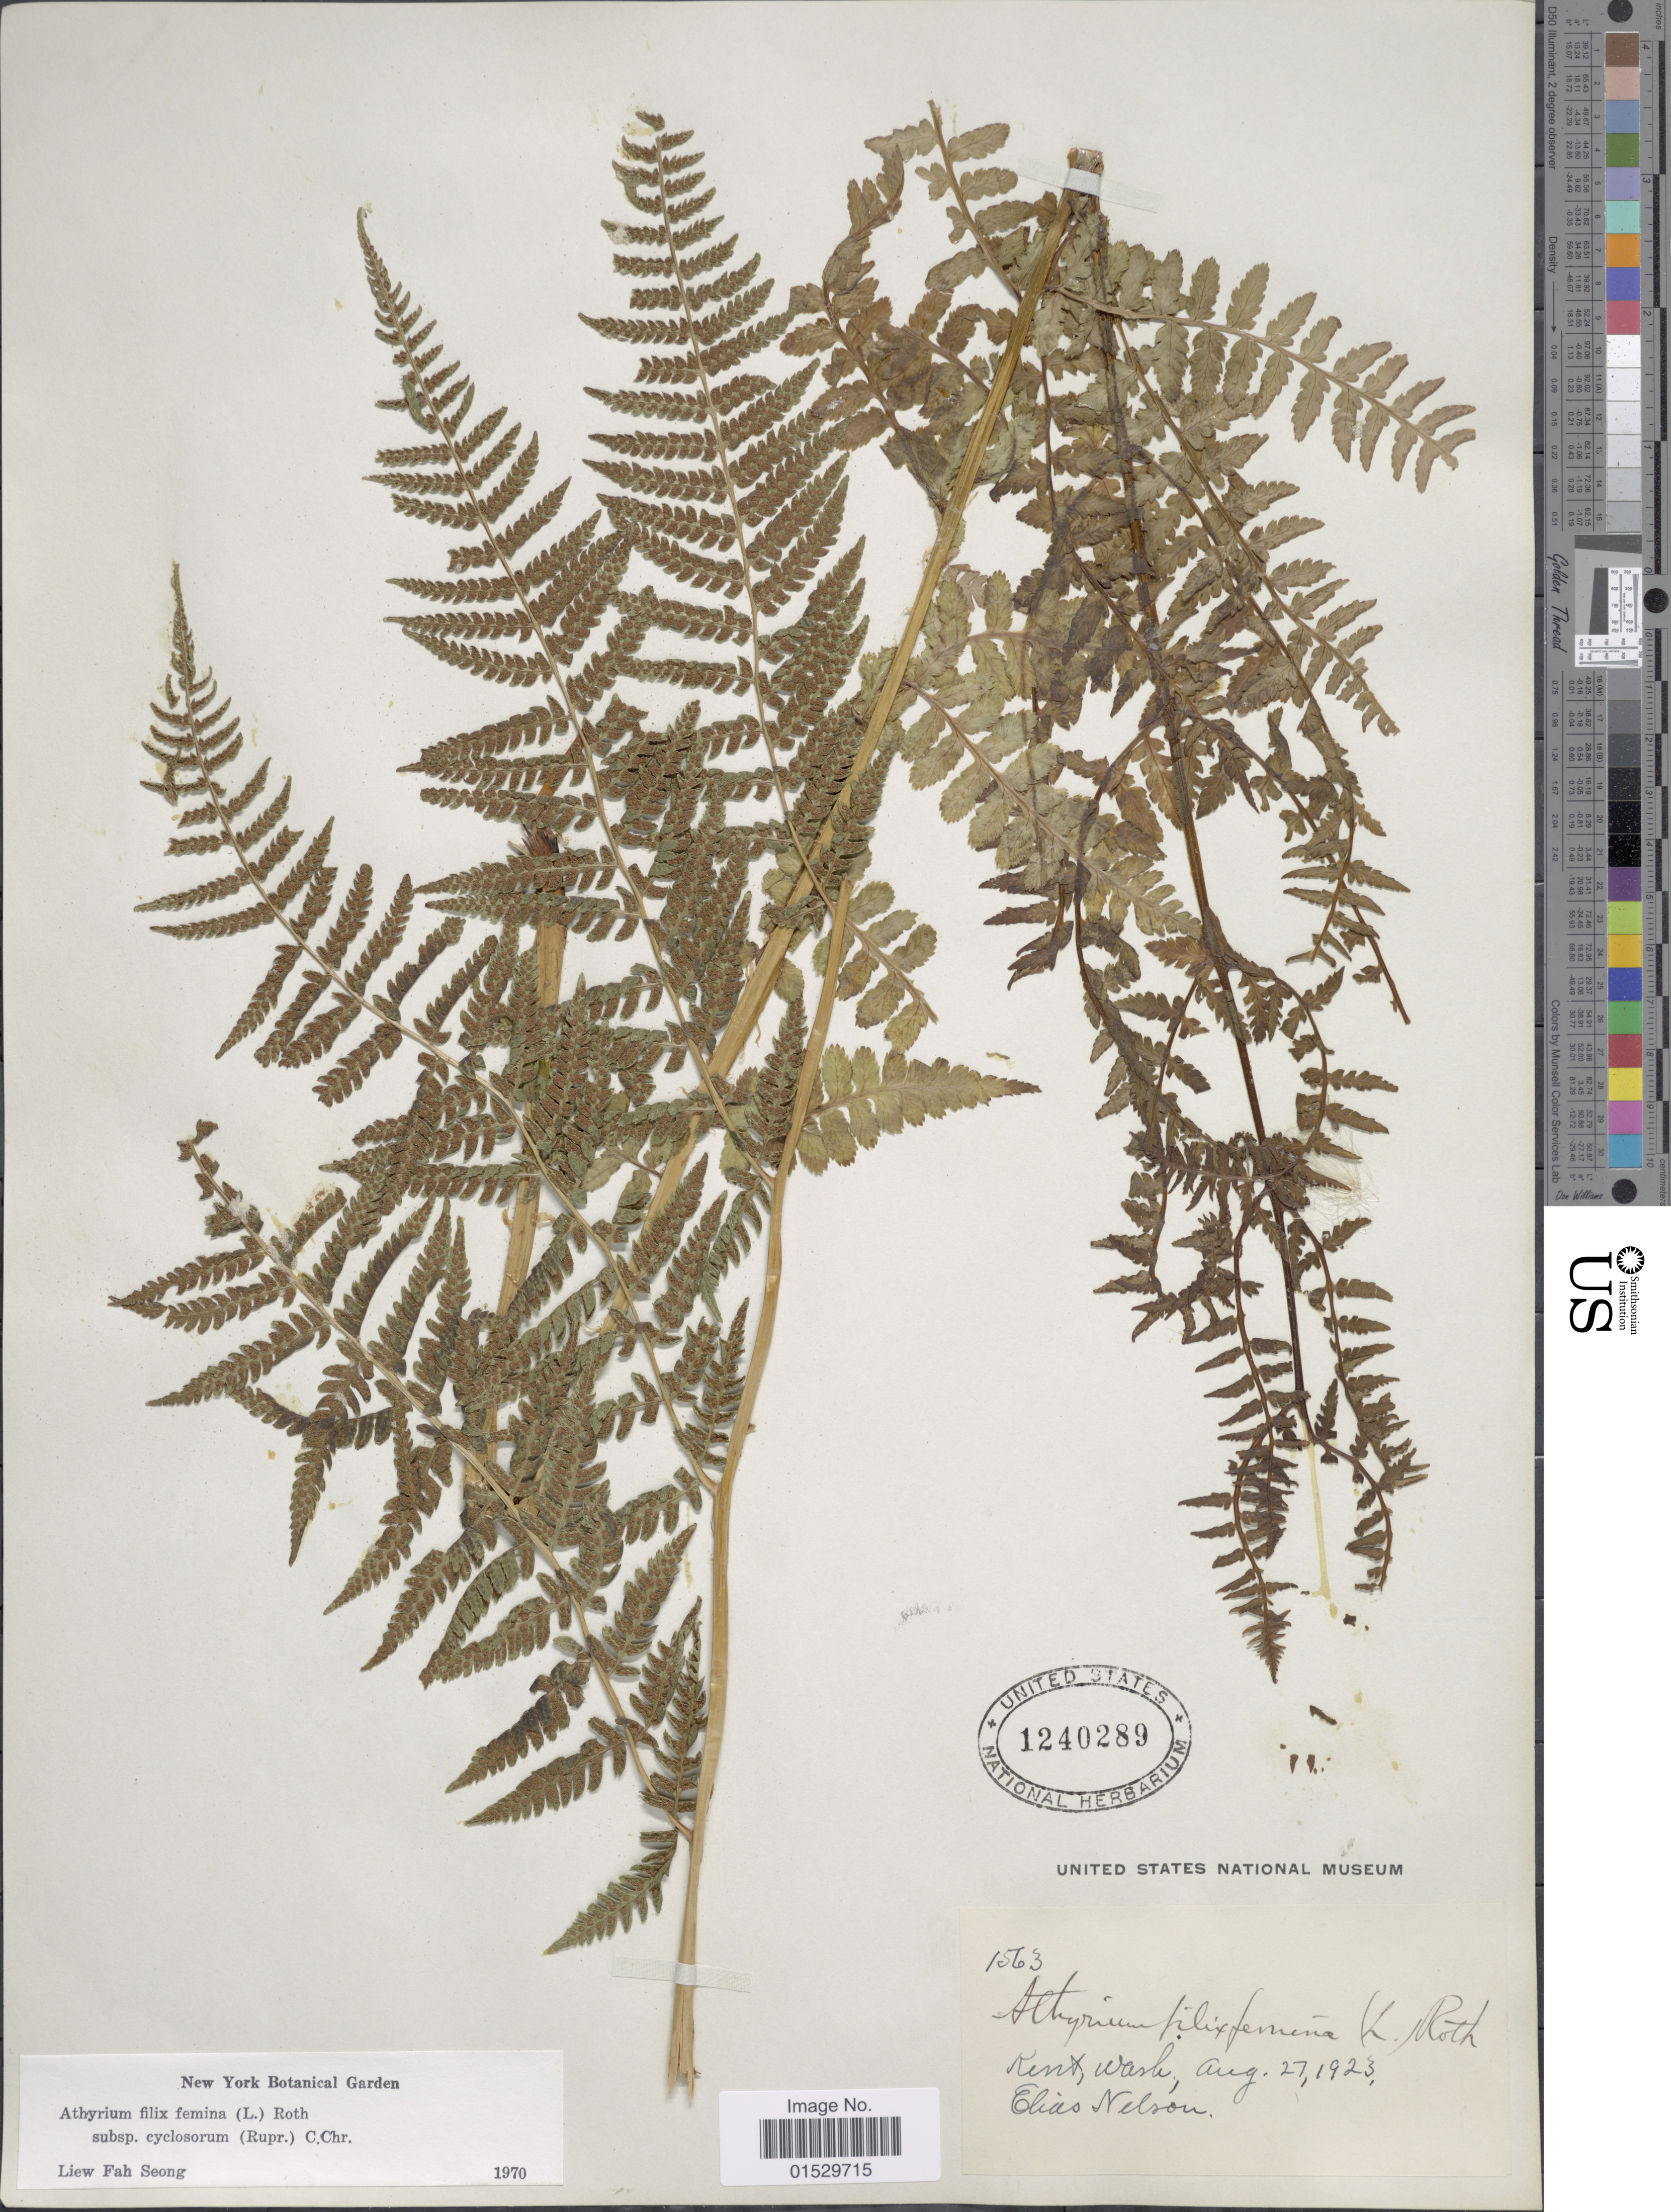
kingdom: Plantae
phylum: Tracheophyta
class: Polypodiopsida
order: Polypodiales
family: Athyriaceae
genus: Athyrium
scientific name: Athyrium filix-femina subsp. cyclosorum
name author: (Rupr.) C. Chr.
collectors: E. Nelson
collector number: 1563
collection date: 1923-08-27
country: United States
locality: Kent.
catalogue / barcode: US 1240289